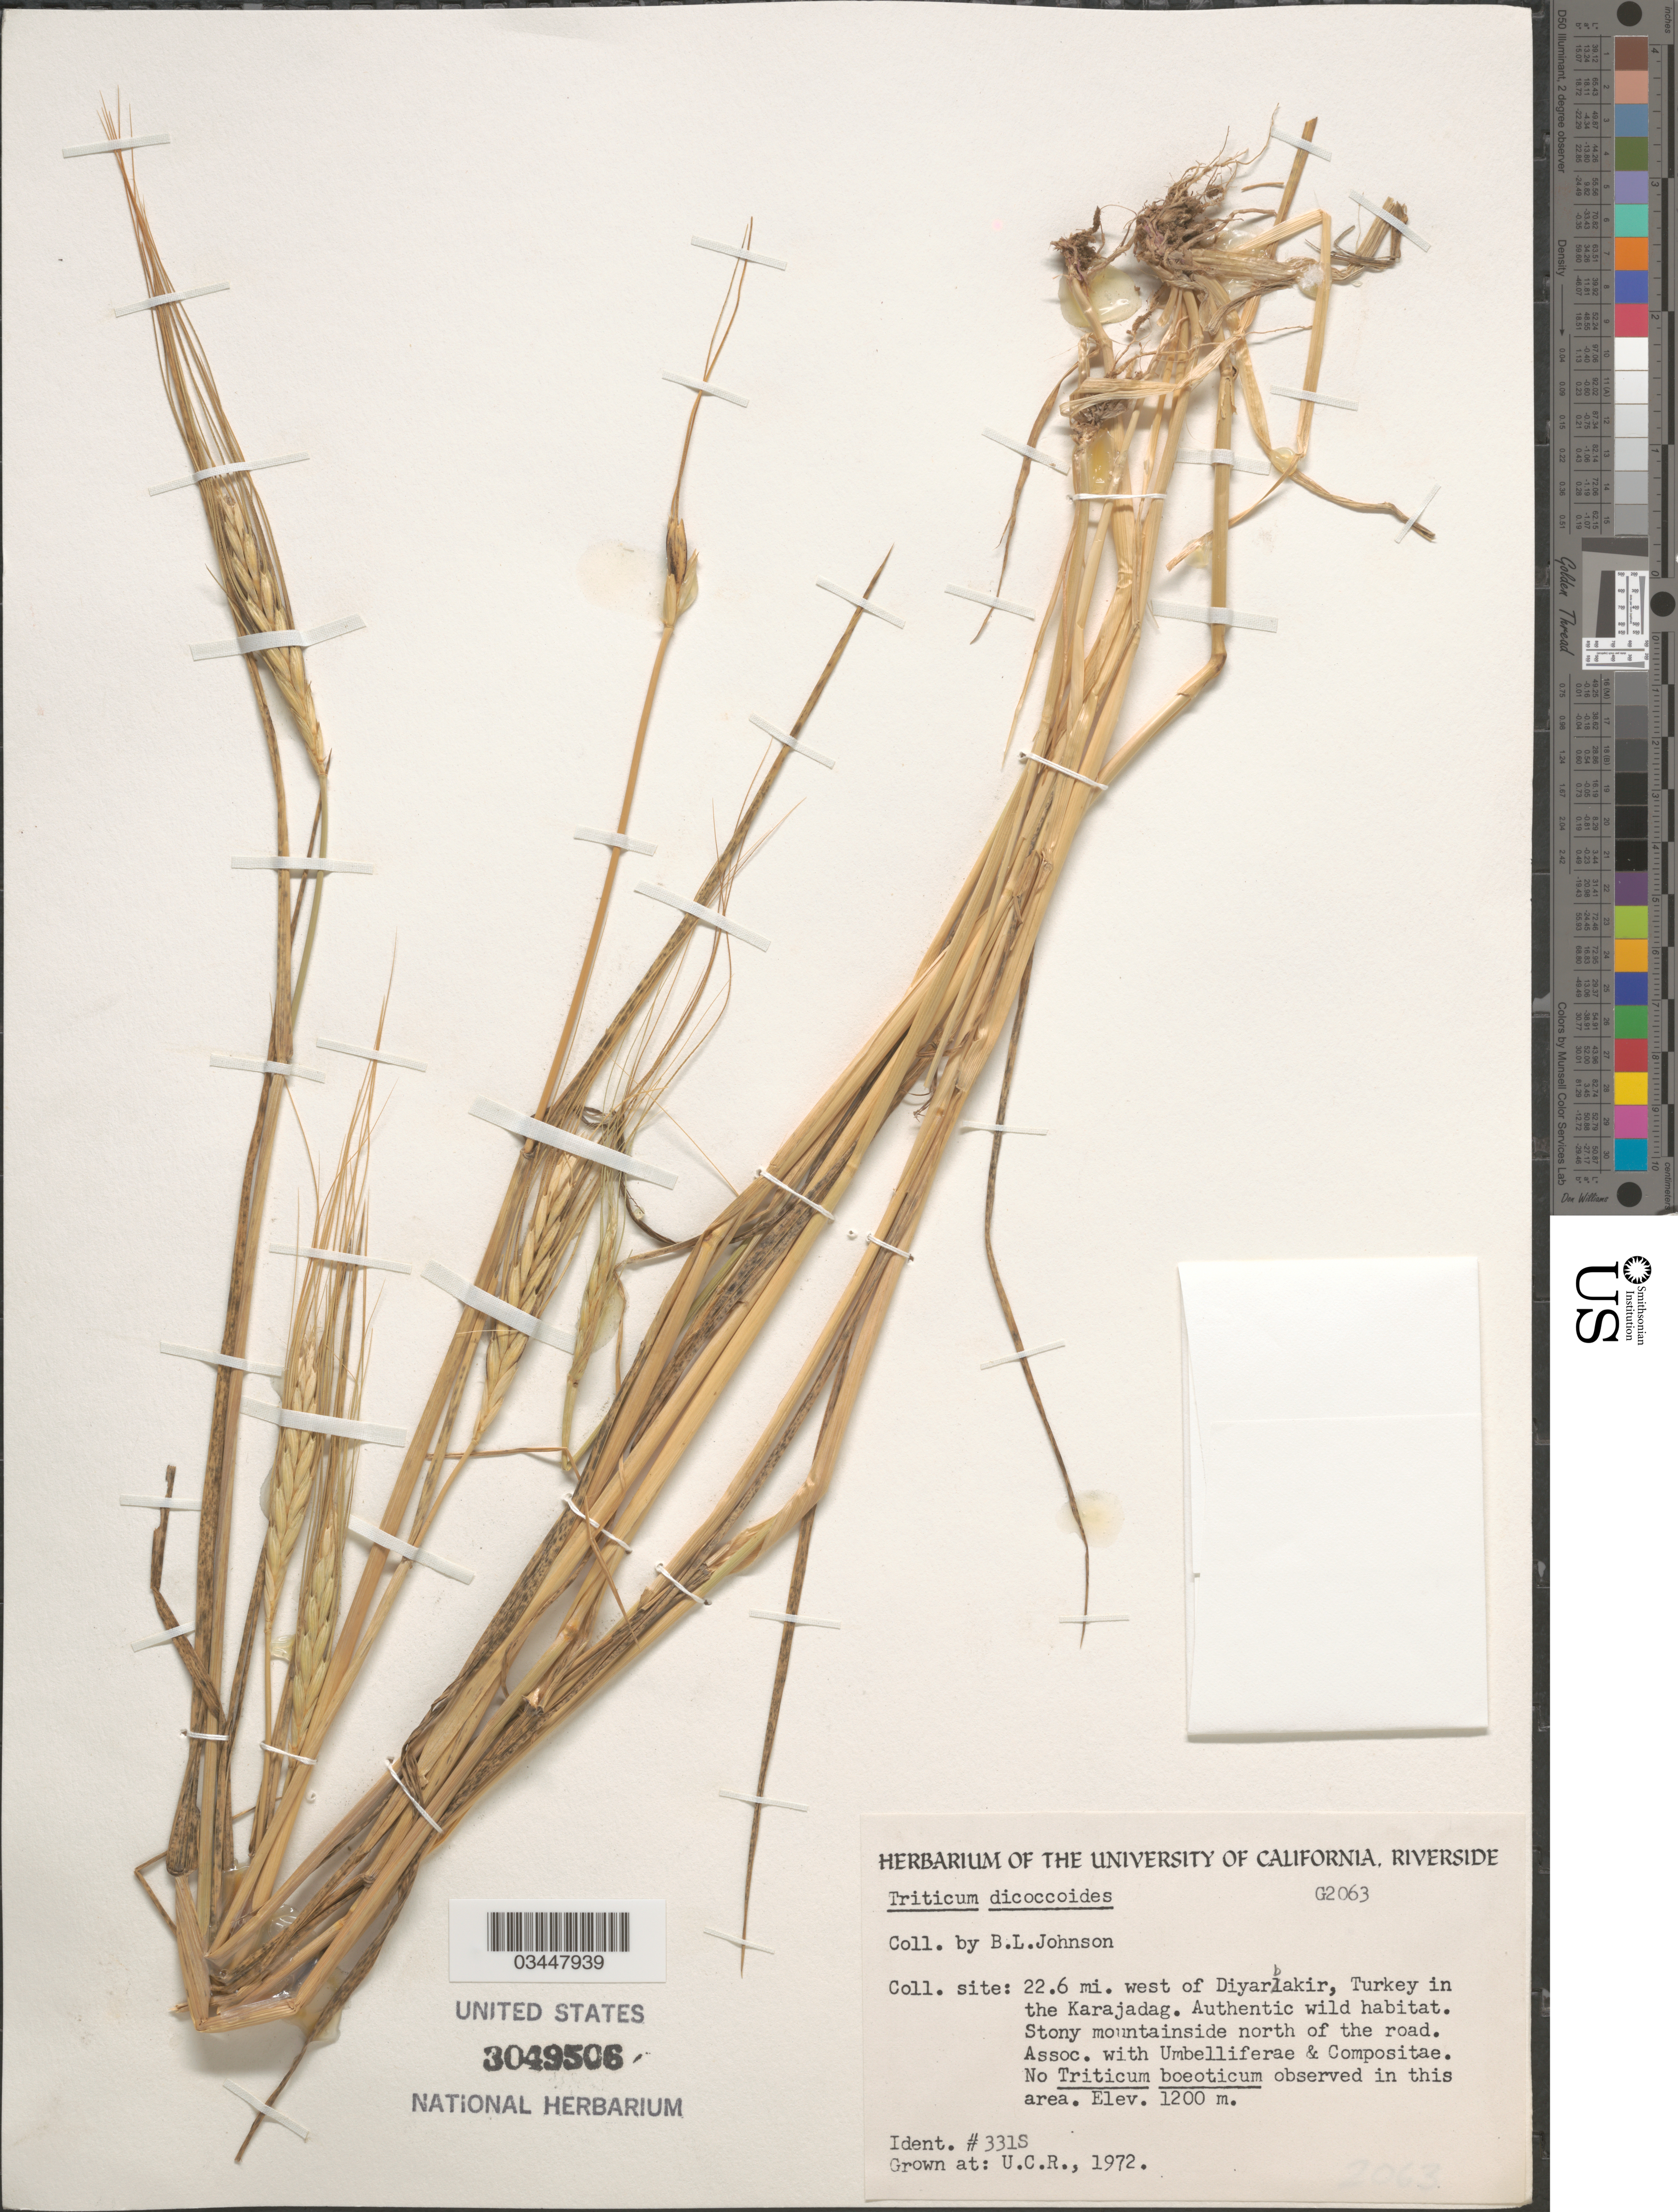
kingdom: Plantae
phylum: Tracheophyta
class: Liliopsida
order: Poales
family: Poaceae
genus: Triticum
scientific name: Triticum dicoccoides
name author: (Körn.) Körn. ex Schweinf.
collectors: ex herb. Univ. of California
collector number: G2063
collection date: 1972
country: United States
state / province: California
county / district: Riverside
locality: U.C.R.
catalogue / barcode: US 3049506